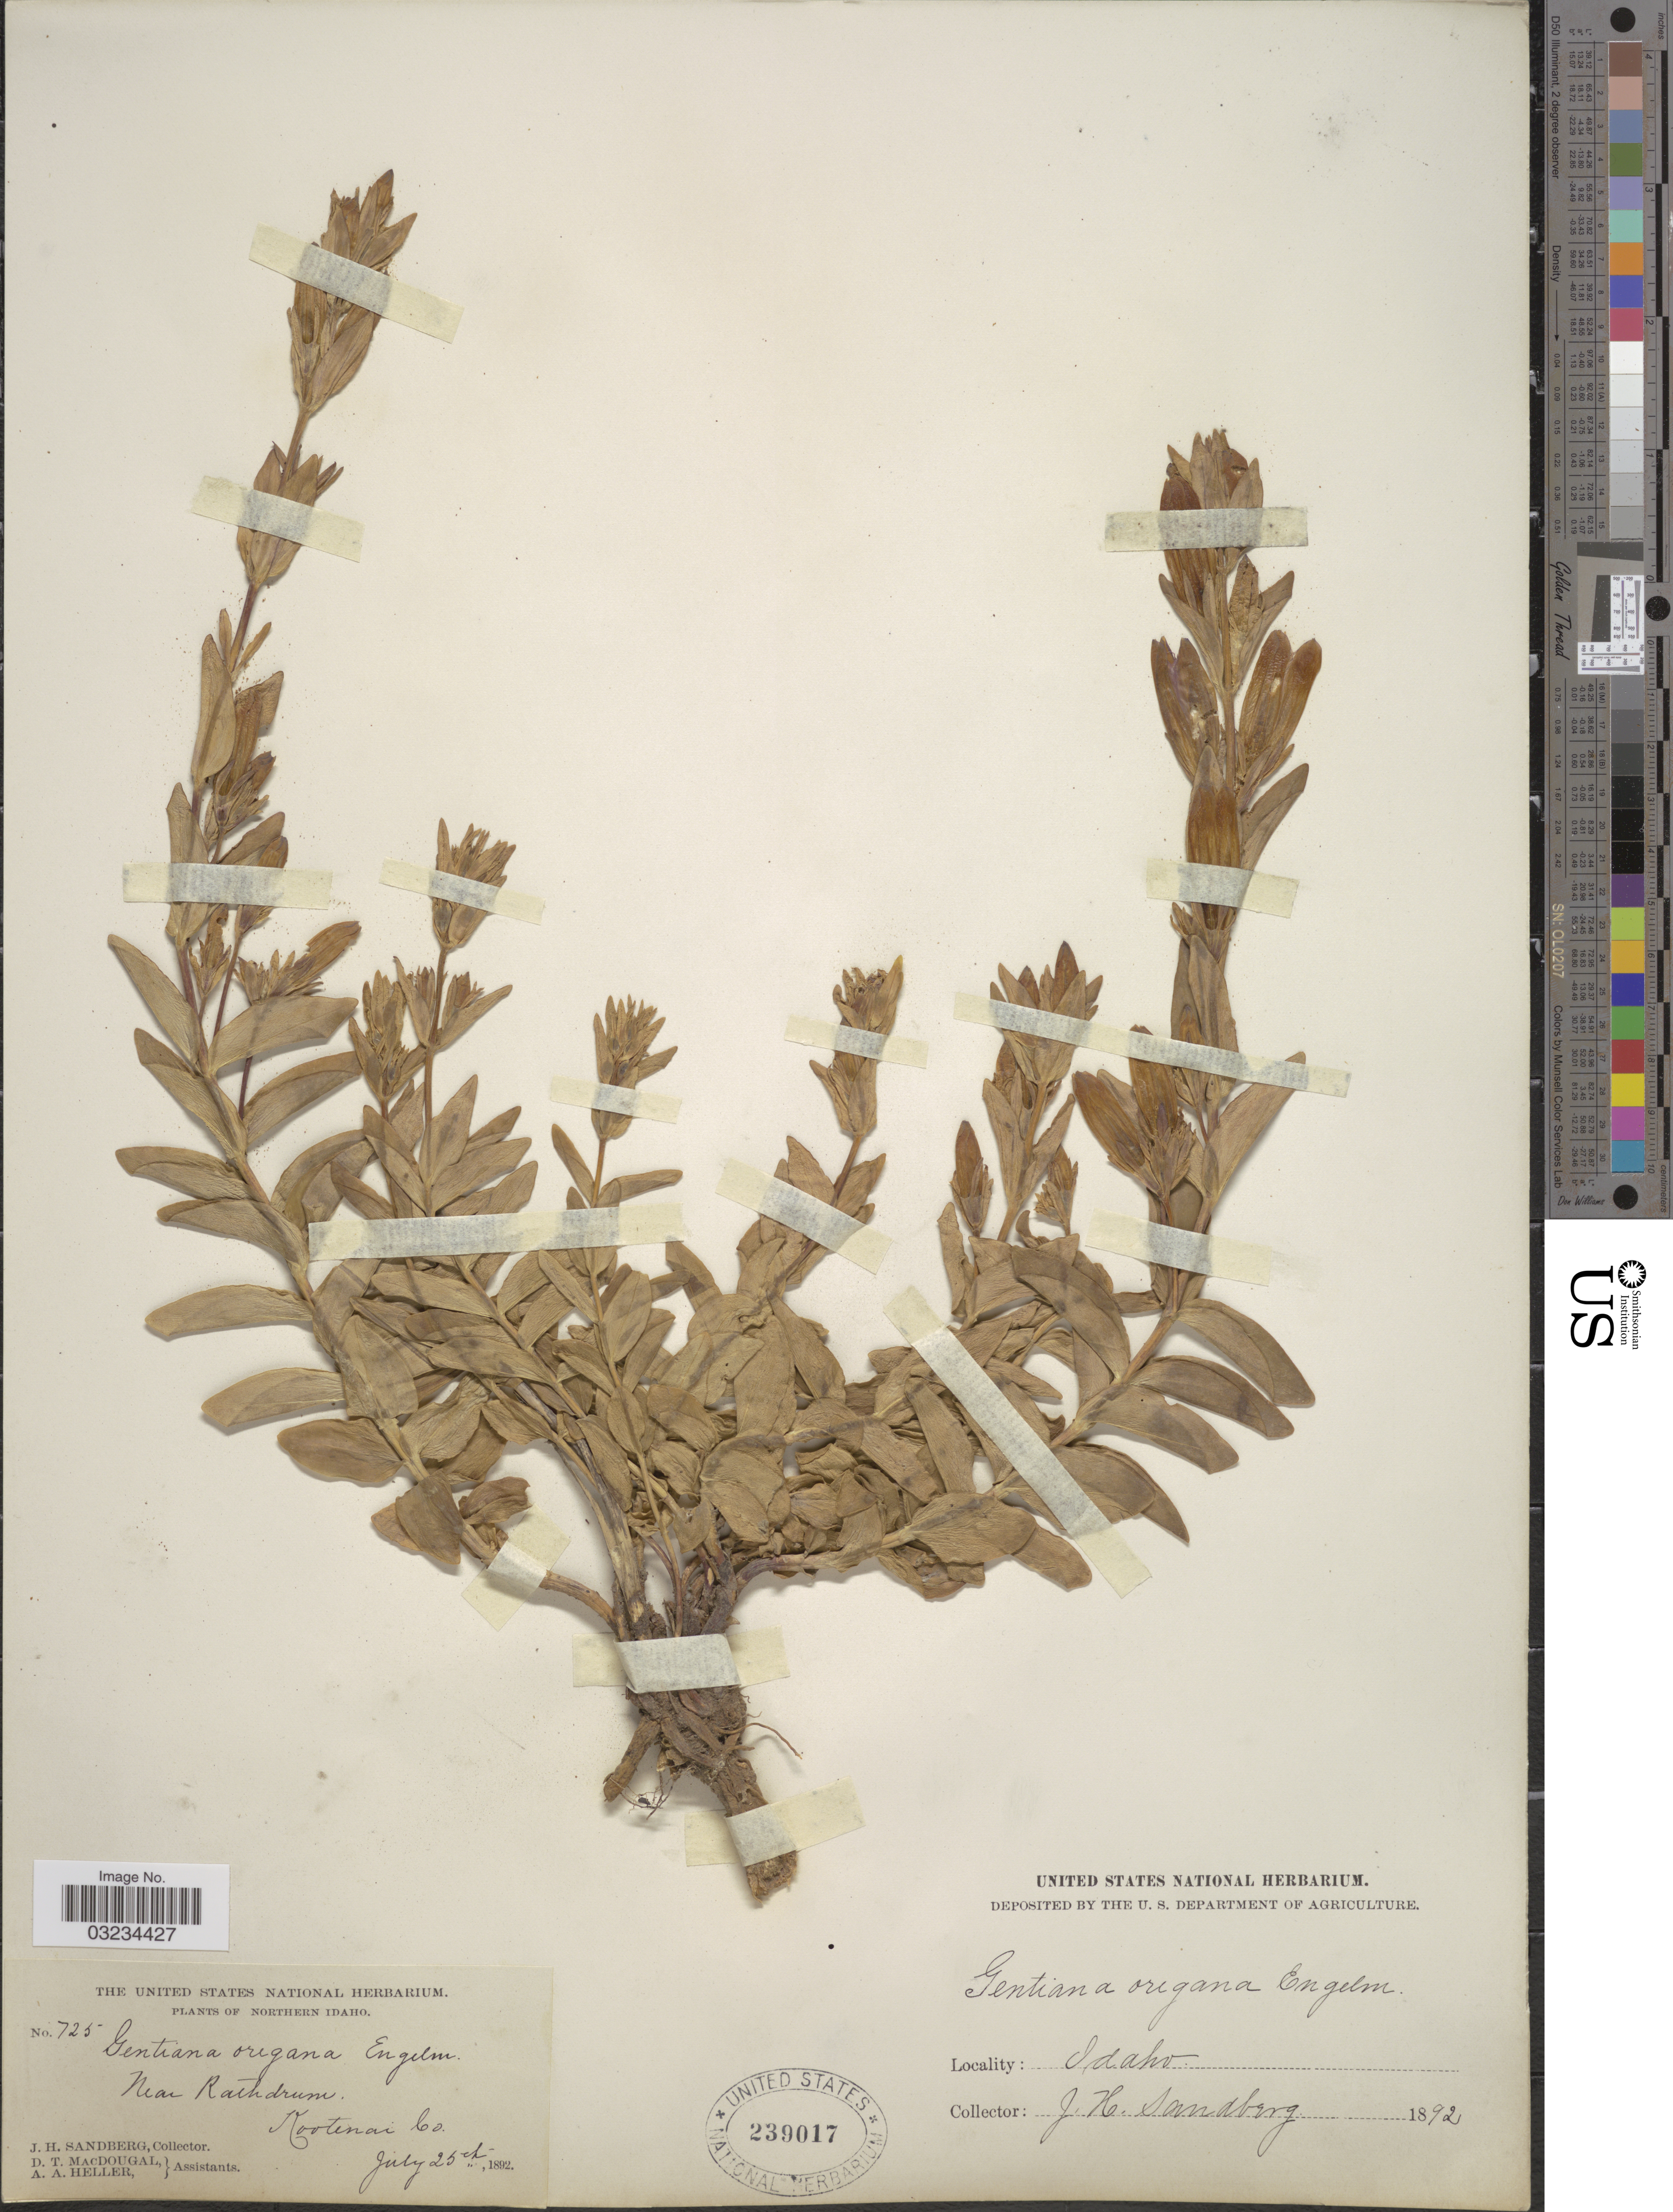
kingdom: Plantae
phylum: Tracheophyta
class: Magnoliopsida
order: Gentianales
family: Gentianaceae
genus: Gentiana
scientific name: Gentiana oregana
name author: Engelm. ex A. Gray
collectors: J. H. Sandberg, D. T. MacDougal & A. A. Heller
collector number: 725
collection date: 1892-07-25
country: United States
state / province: Idaho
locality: Northern Idaho. Near Rathdrum, Kootenai Co.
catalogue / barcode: US 239017